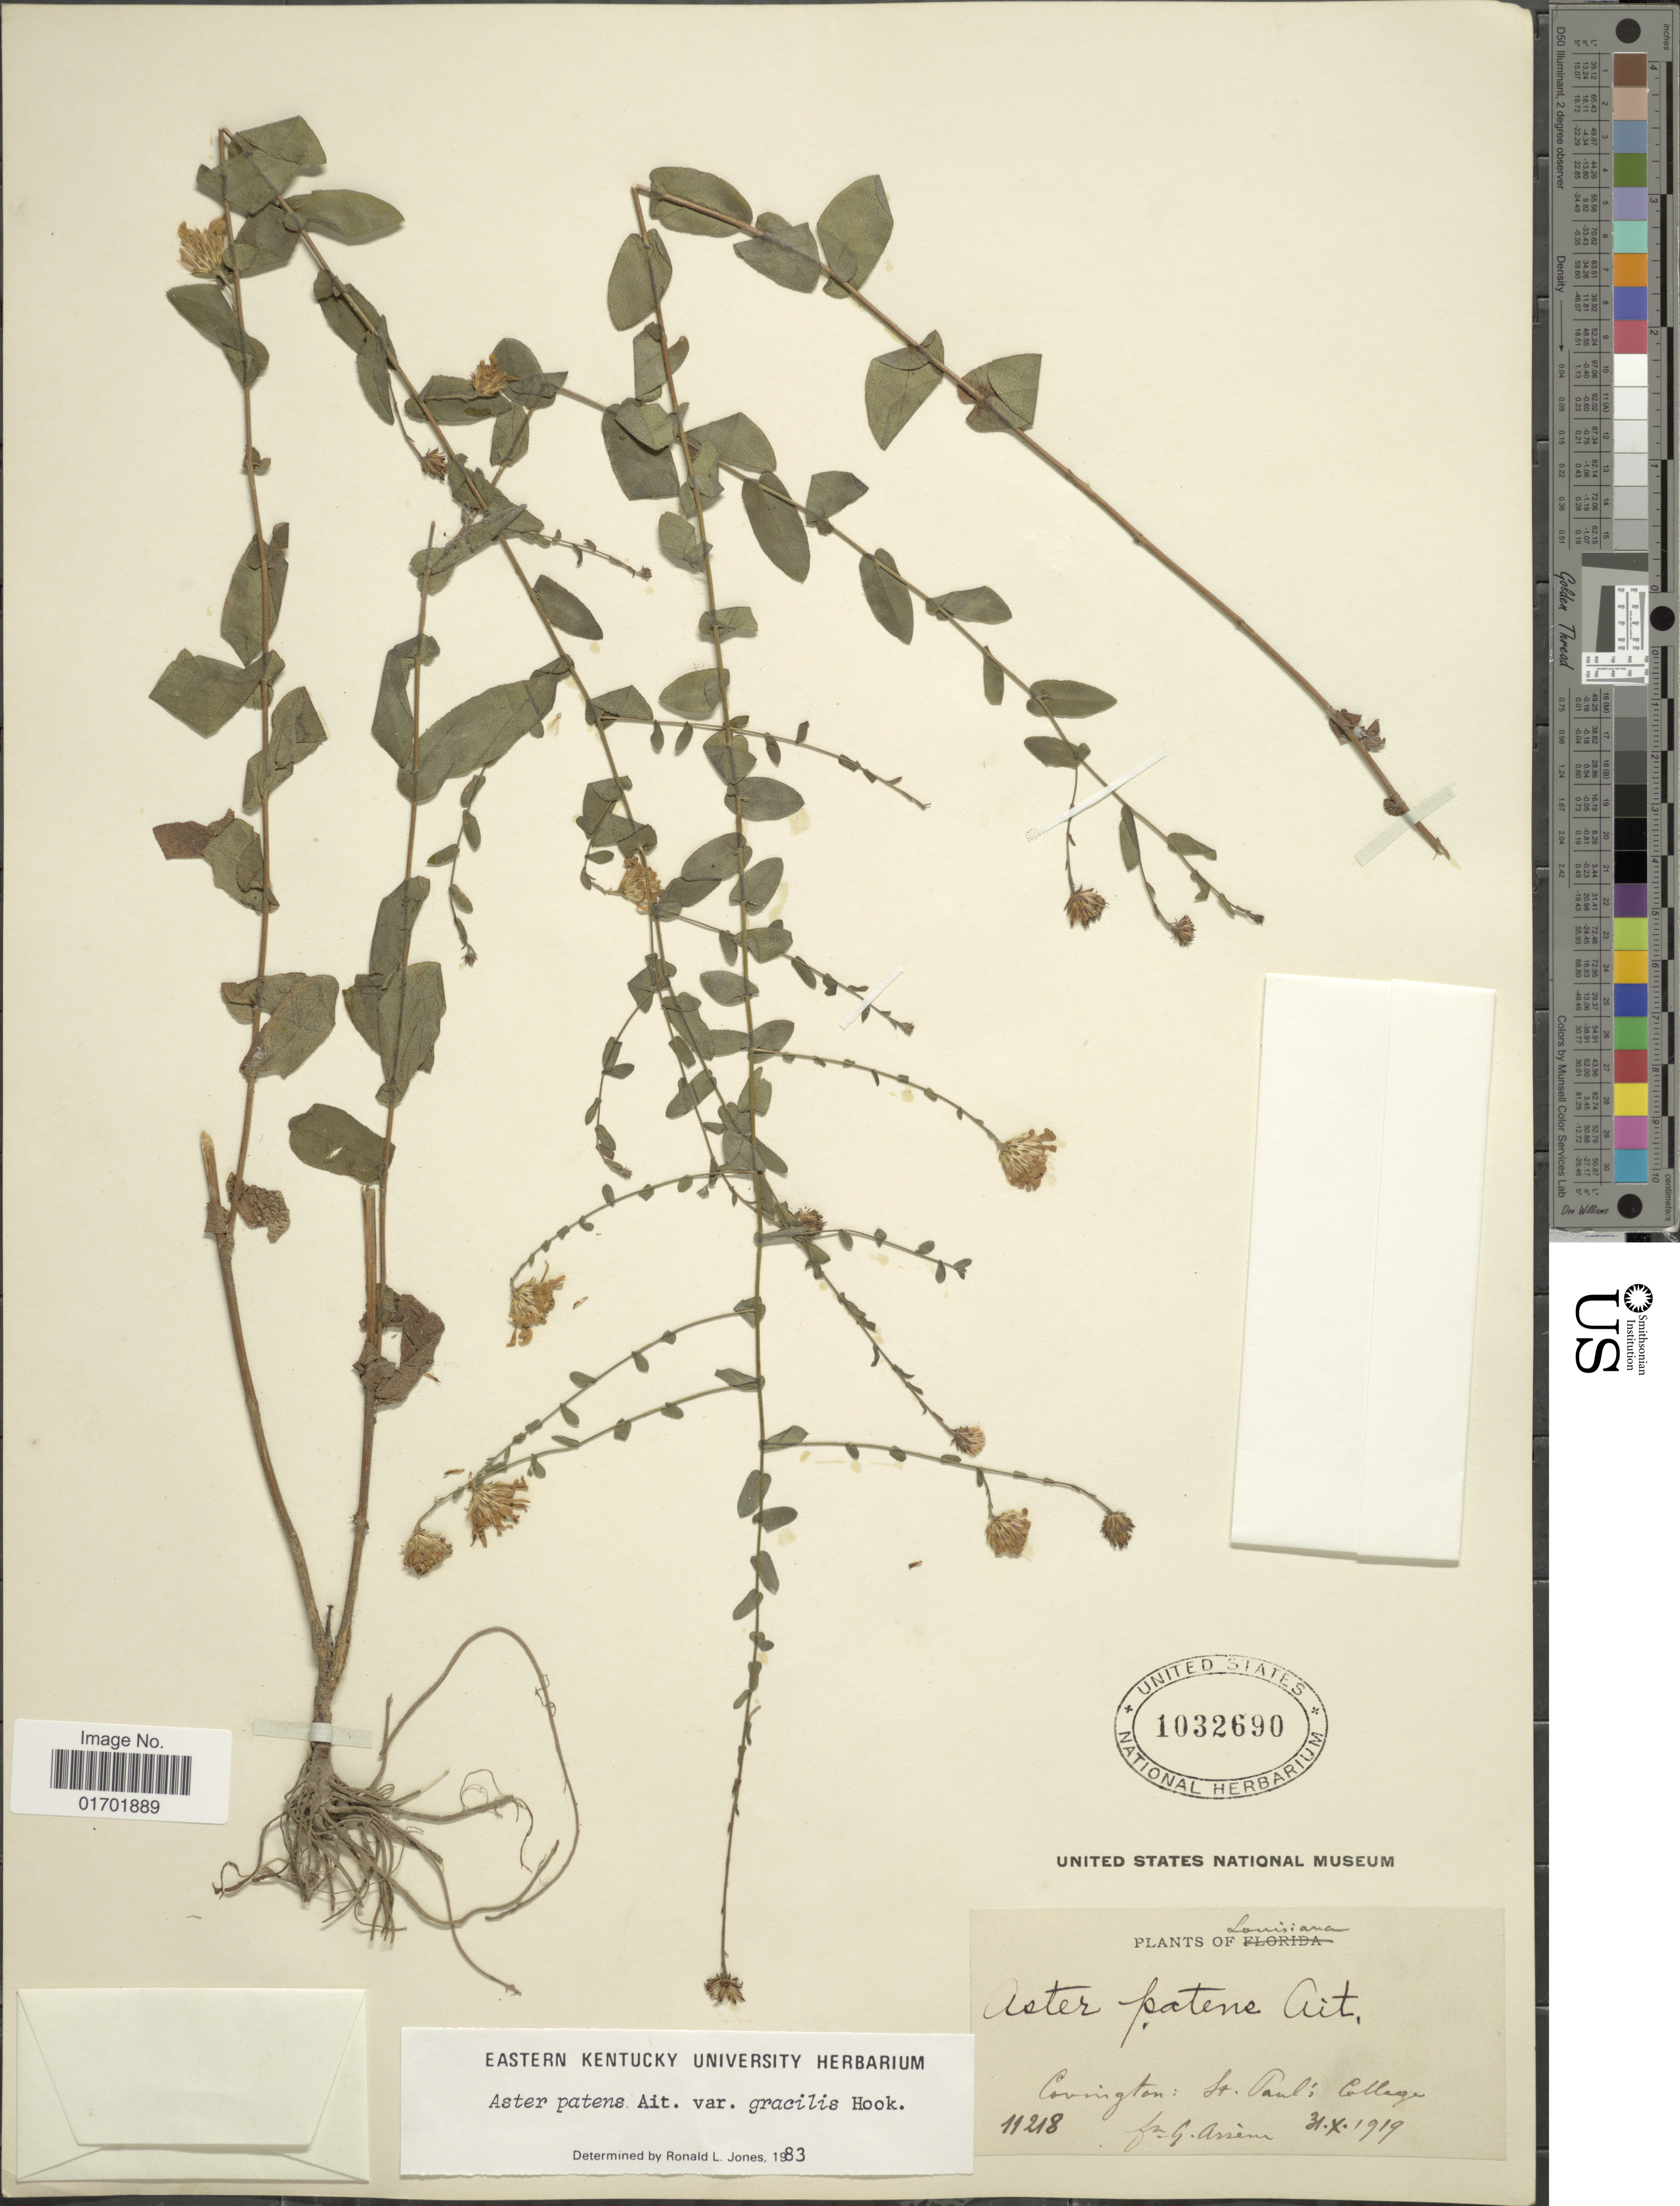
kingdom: Plantae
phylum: Tracheophyta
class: Magnoliopsida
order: Asterales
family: Asteraceae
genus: Symphyotrichum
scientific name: Symphyotrichum patens var. gracile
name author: (Hook.) G.L. Nesom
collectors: Bro. G. Arsène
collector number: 11218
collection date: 1919-10-31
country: United States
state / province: Louisiana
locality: Corington: St. Paul; College.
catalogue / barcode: US 1032690